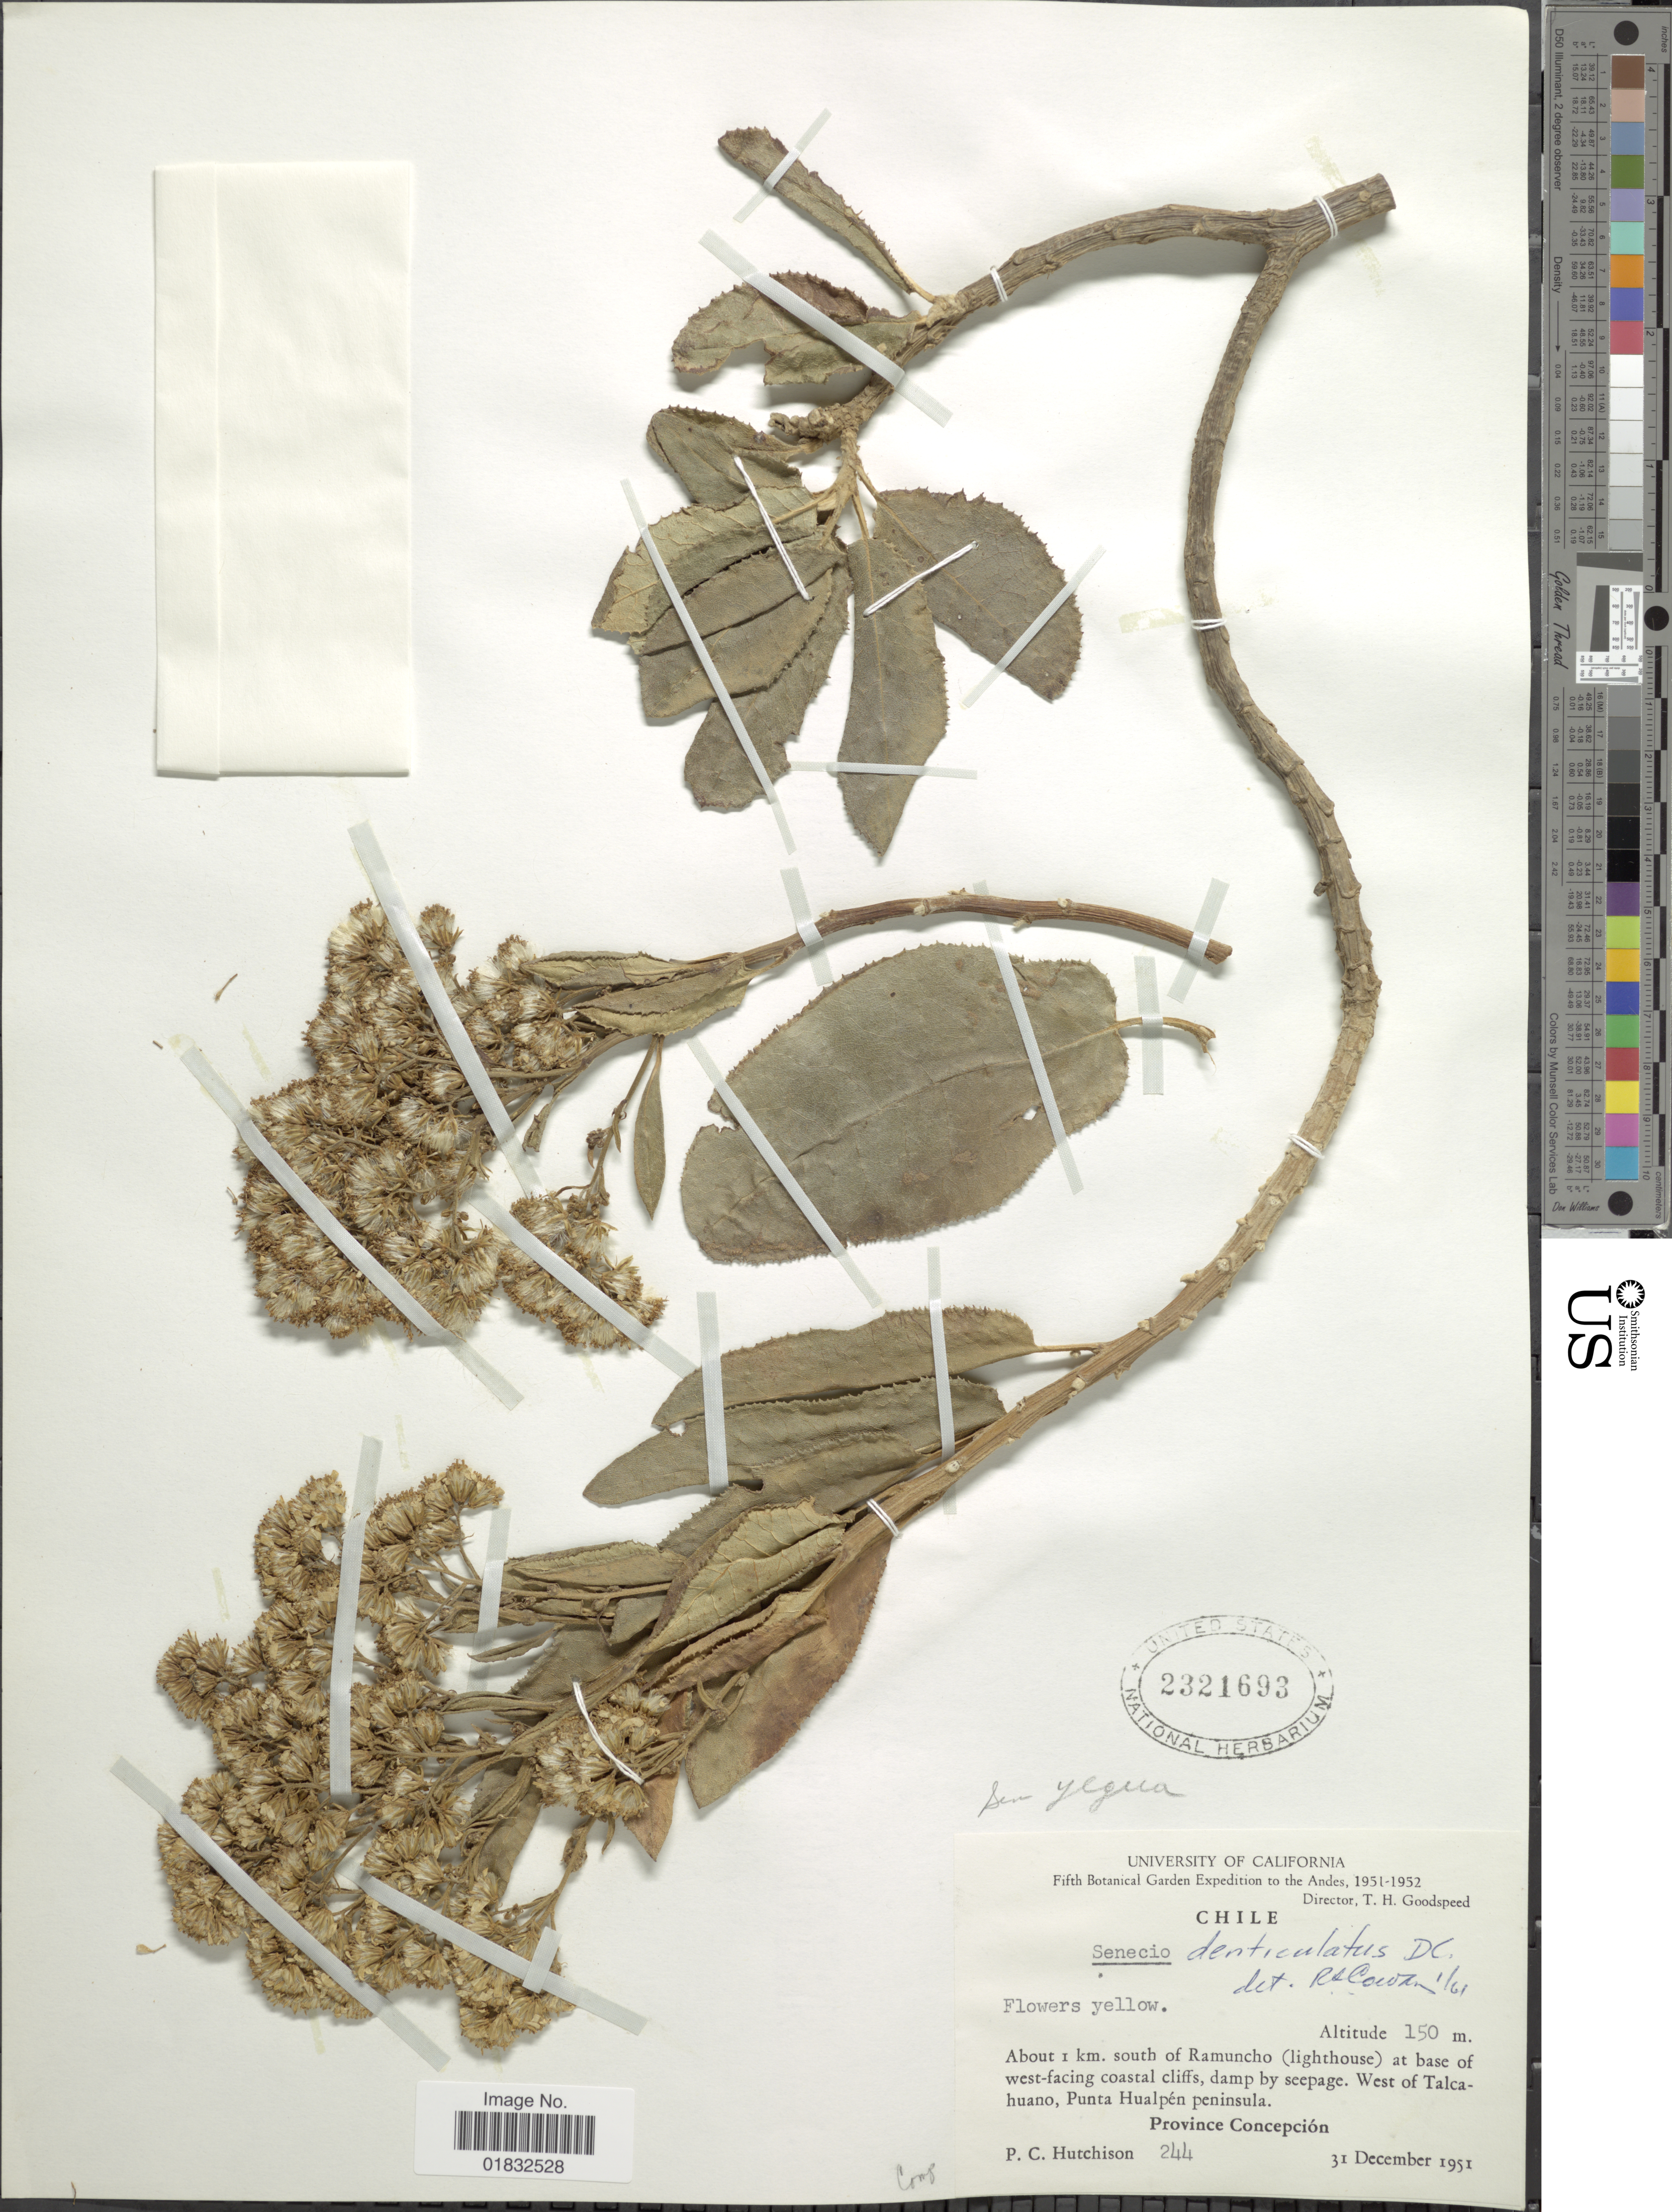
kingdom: Plantae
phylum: Tracheophyta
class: Magnoliopsida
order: Asterales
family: Asteraceae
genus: Acrisione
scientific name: Acrisione denticulata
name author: (Hook. & Arn.) B. Nord.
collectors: P. C. Hutchison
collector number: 244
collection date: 1951-12-31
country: Paraguay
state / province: Concepcion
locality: About 1 km. south of Ramuncho (lighthouse) at base of west-facing coastal cliffs, damp by seepage. West of Talcahuano, Punta Hualpén peninsula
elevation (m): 150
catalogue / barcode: US 2321693